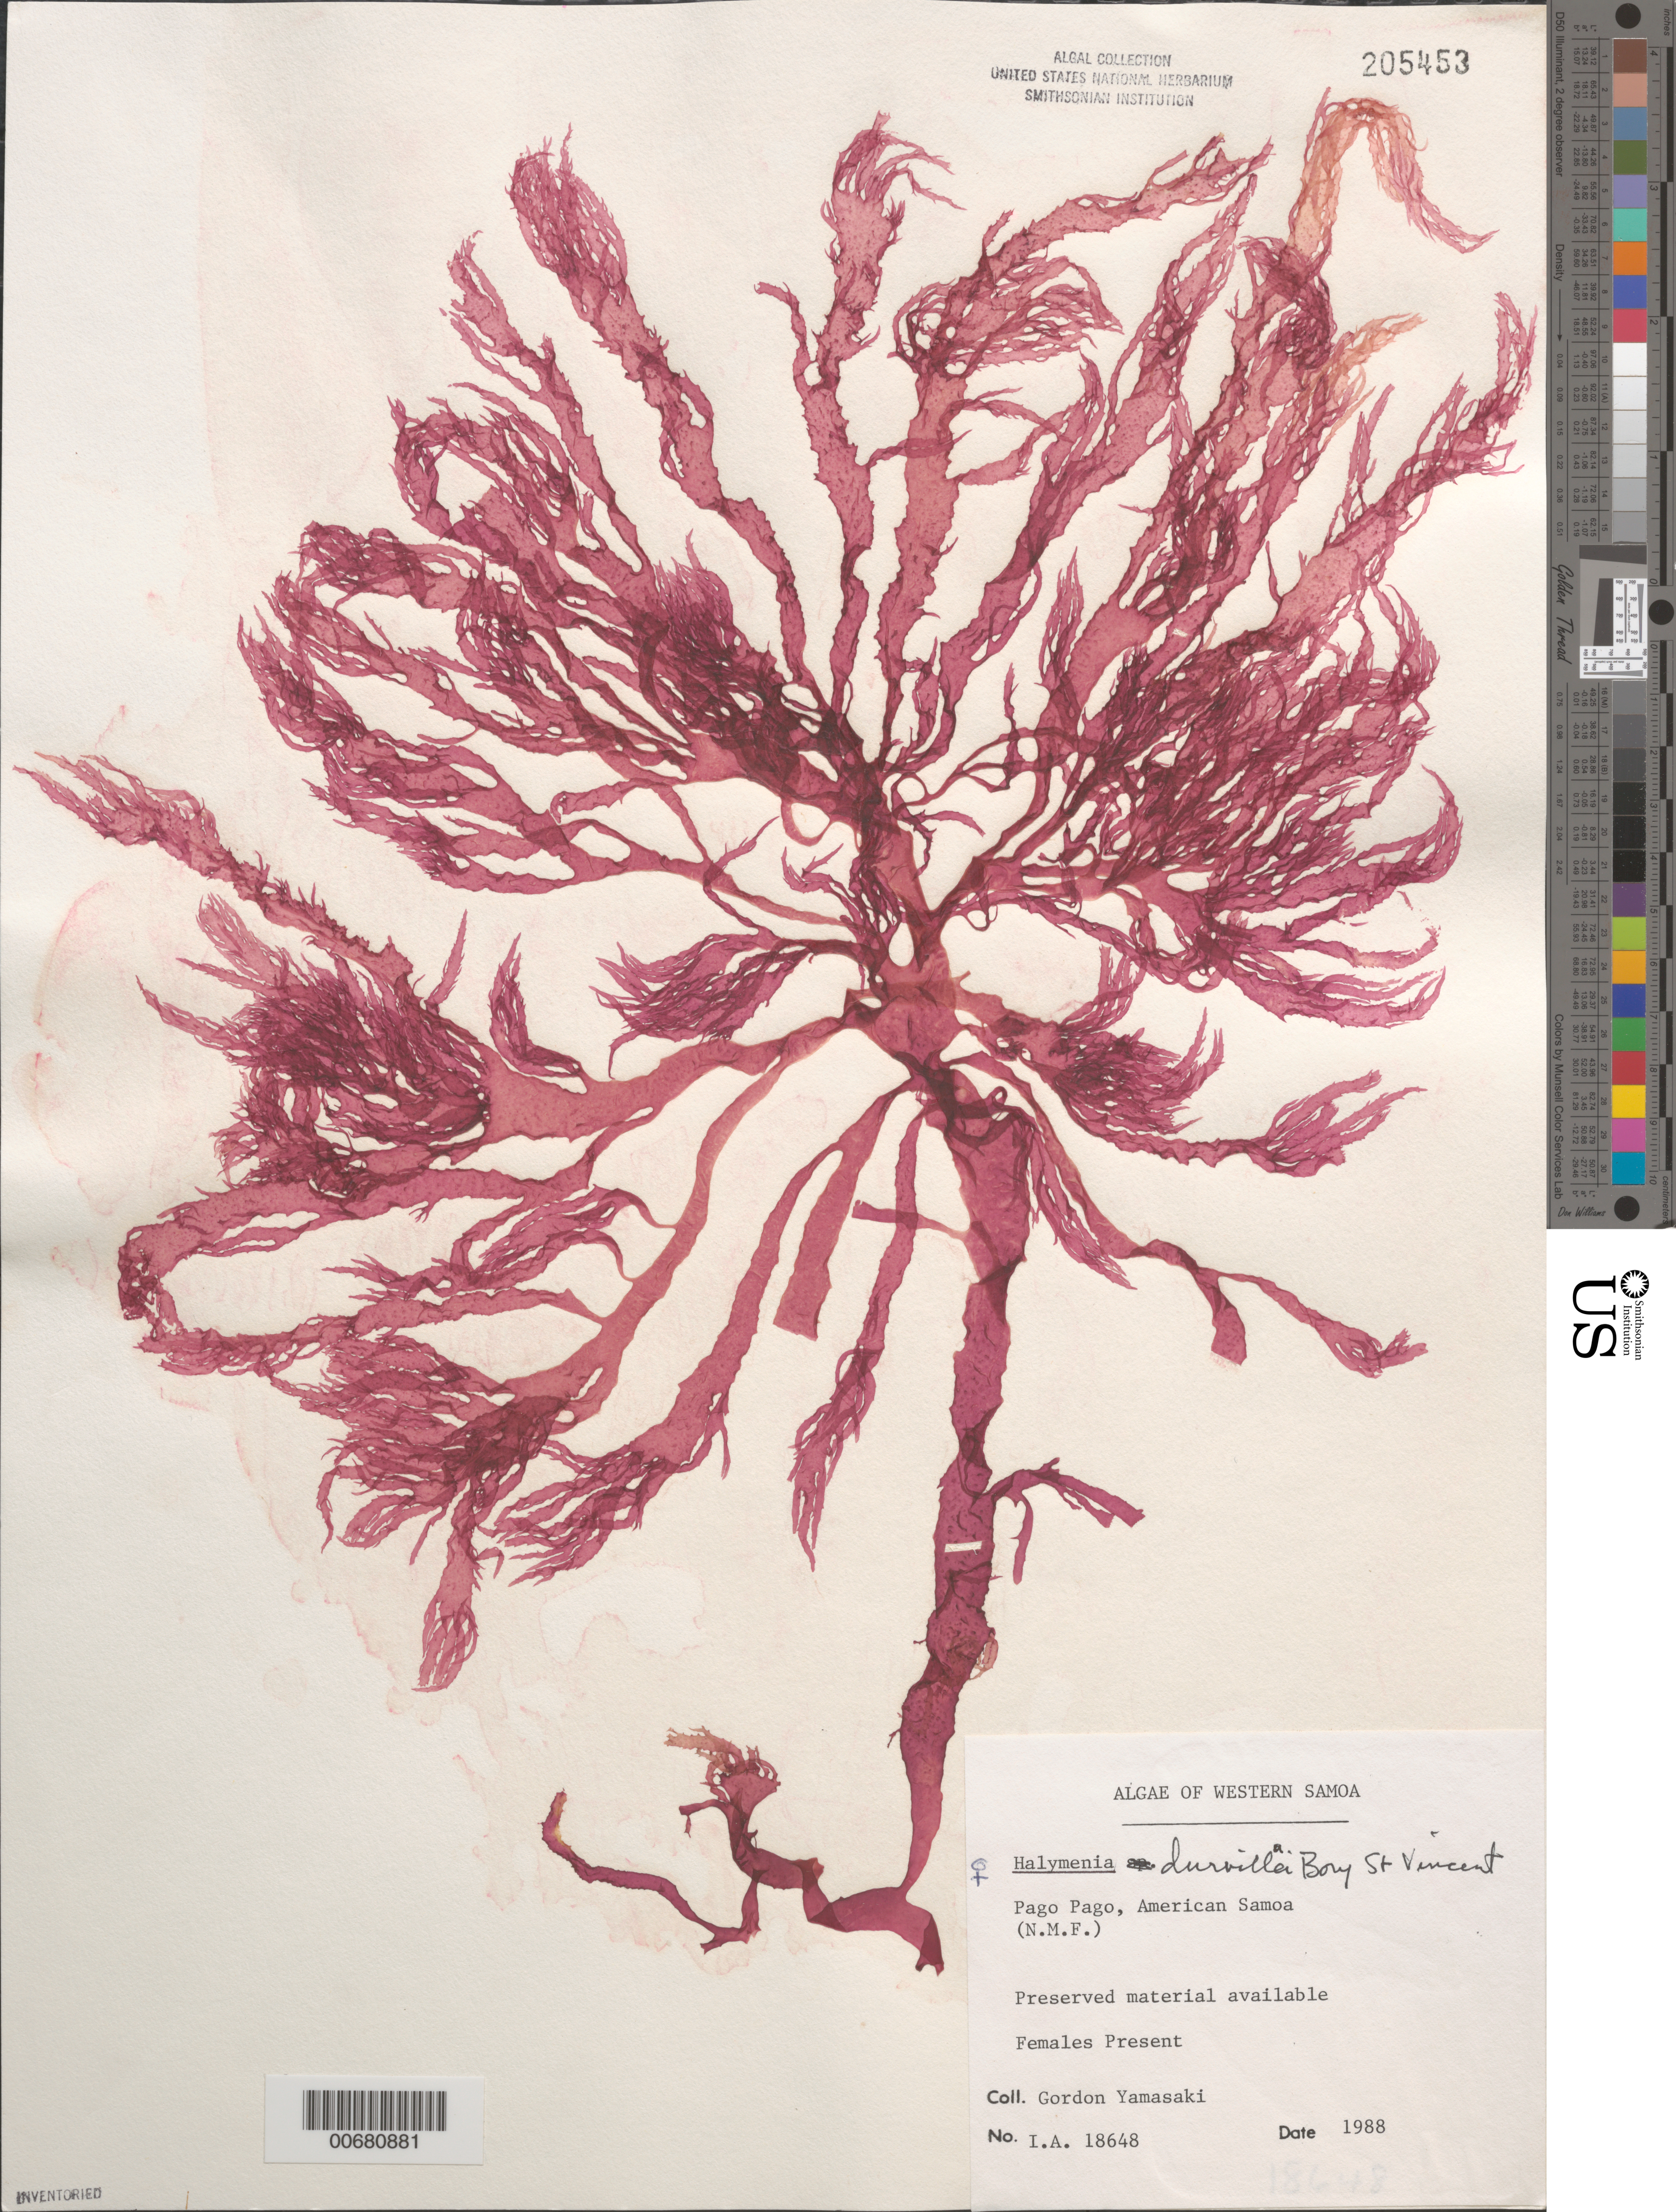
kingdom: Plantae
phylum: Rhodophyta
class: Florideophyceae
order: Halymeniales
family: Halymeniaceae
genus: Halymenia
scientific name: Halymenia durvillei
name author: Bory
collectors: G. Yamasaki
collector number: IAA 18648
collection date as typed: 1988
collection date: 1988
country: American Samoa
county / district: Eastern District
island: Tutua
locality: Pago Pago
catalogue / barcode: US 205453